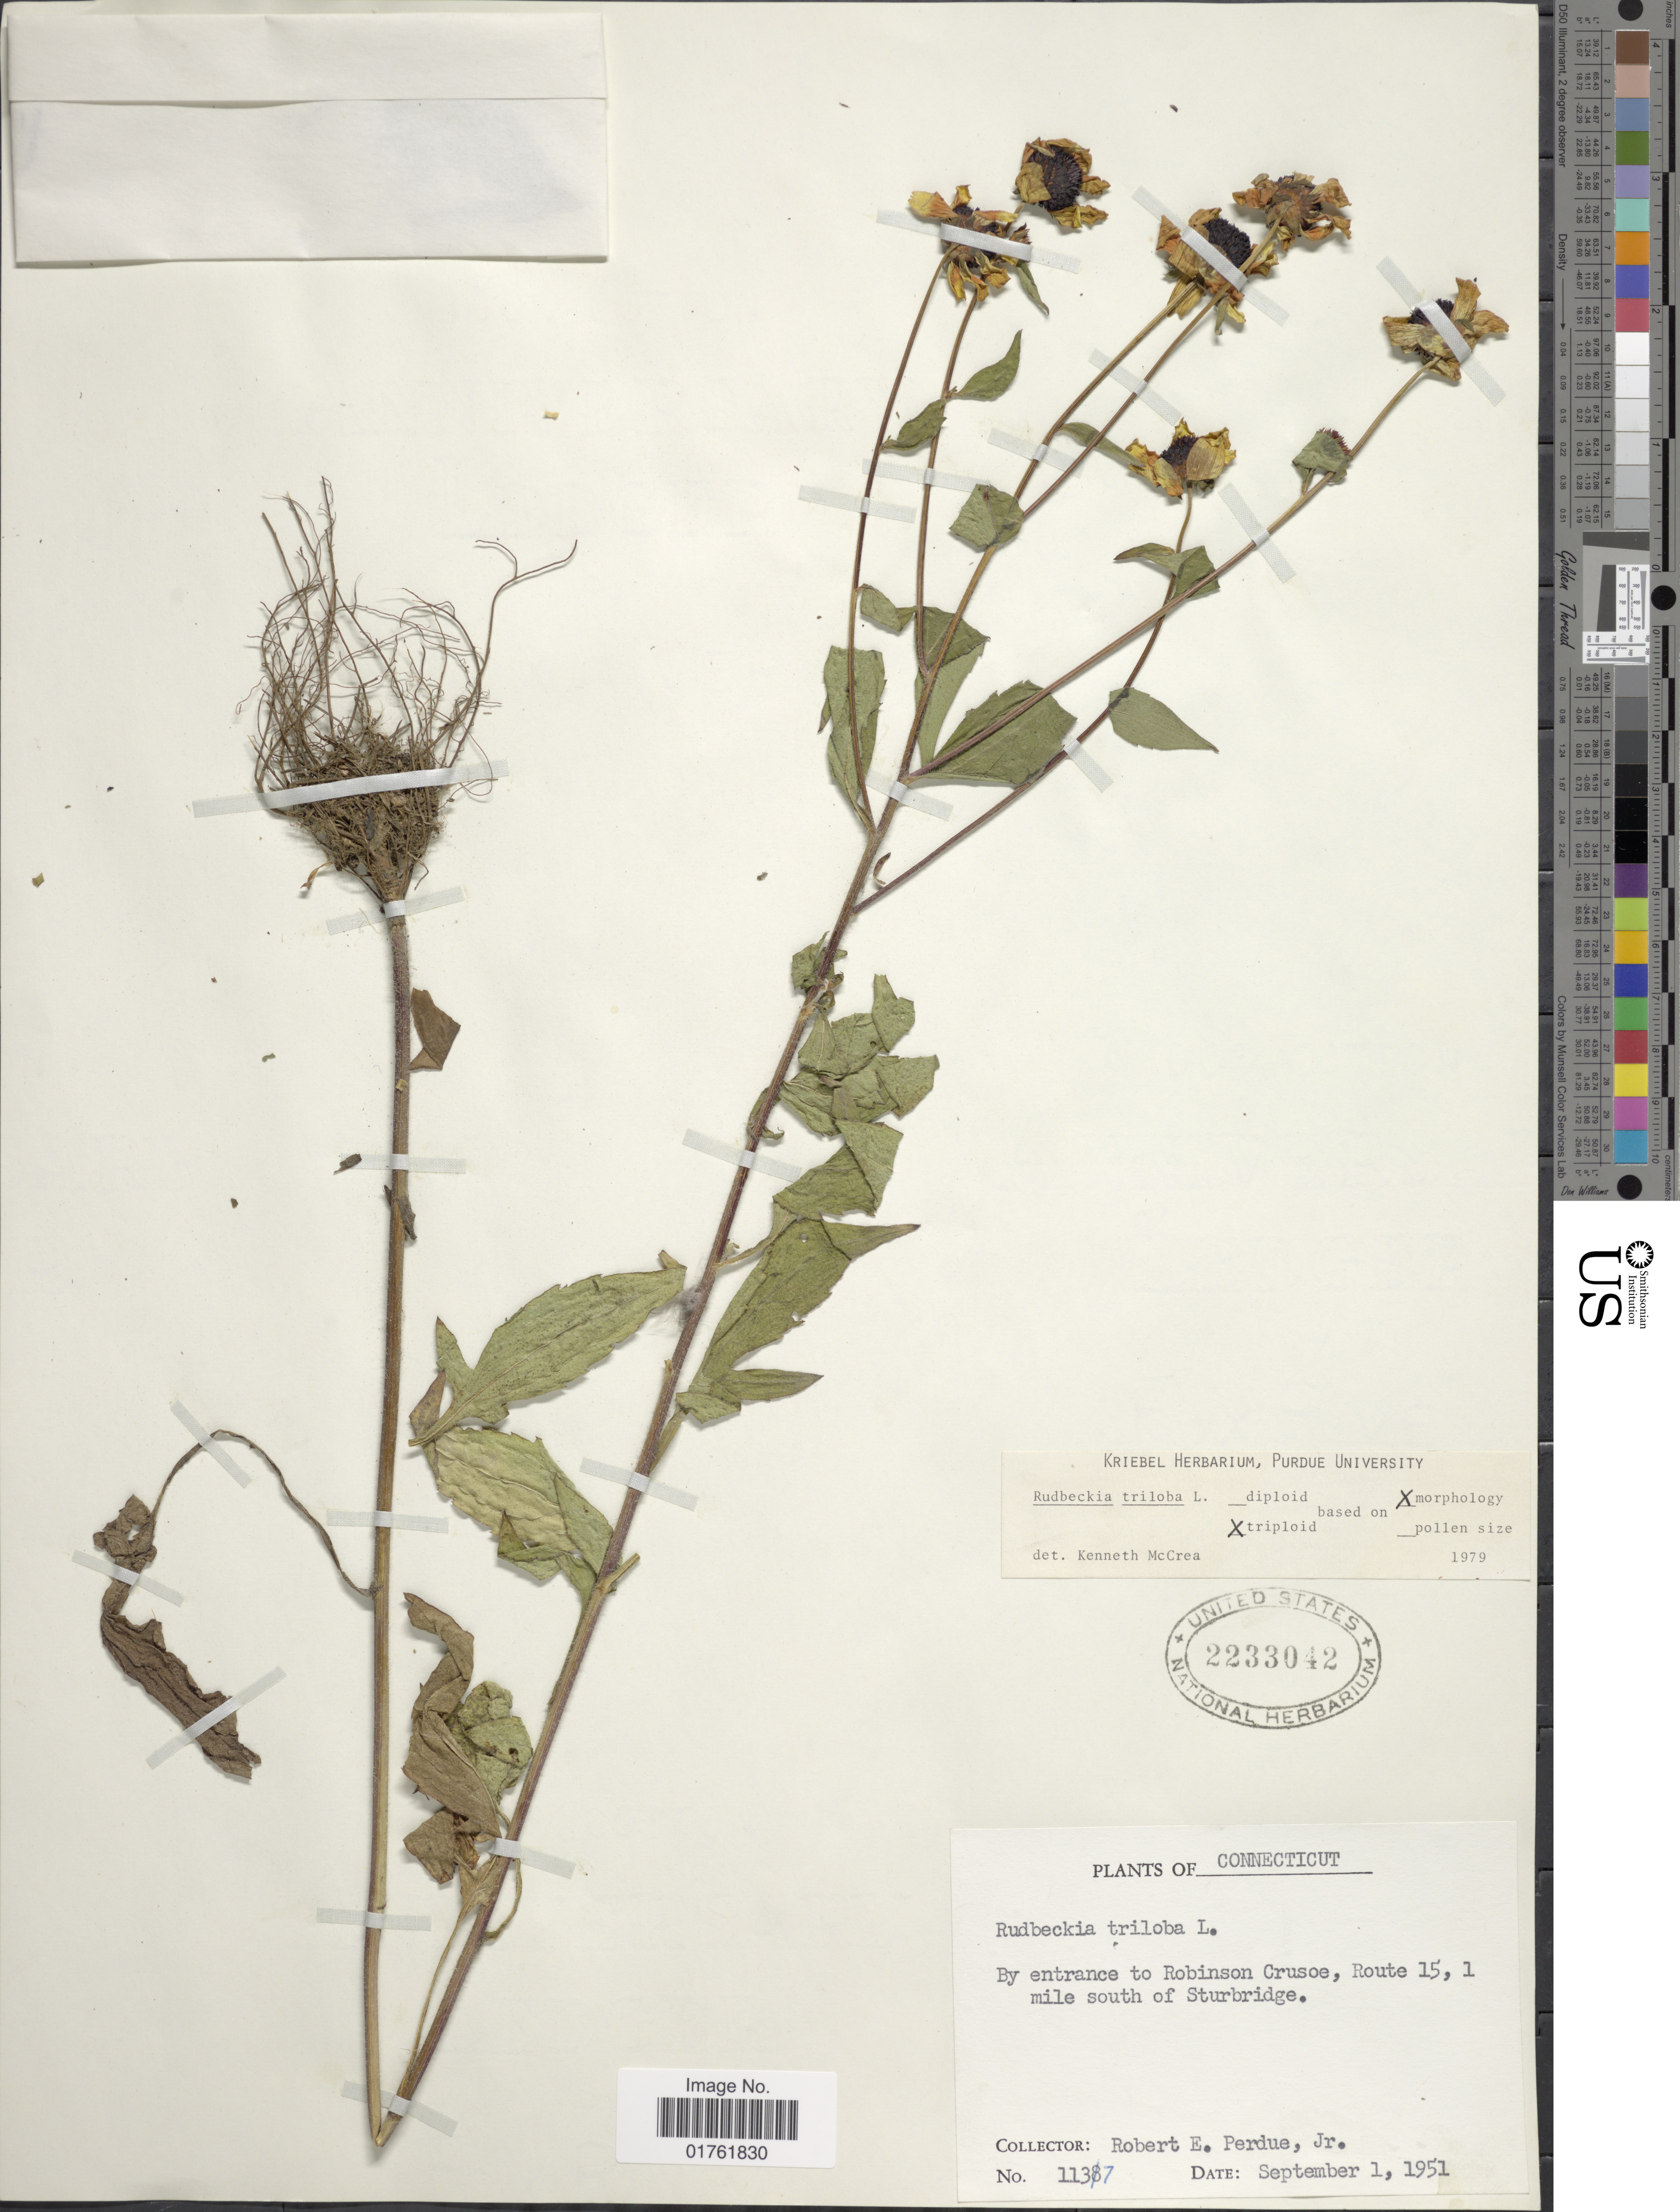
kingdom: Plantae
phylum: Tracheophyta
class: Magnoliopsida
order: Asterales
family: Asteraceae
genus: Rudbeckia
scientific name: Rudbeckia triloba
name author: L.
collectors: R. E. Perdue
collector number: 1137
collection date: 1951-09-01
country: United States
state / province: Connecticut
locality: By entrance to Robinson Crusoe, Route 15, 1 mile south of Sturbridge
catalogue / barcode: US 2233042